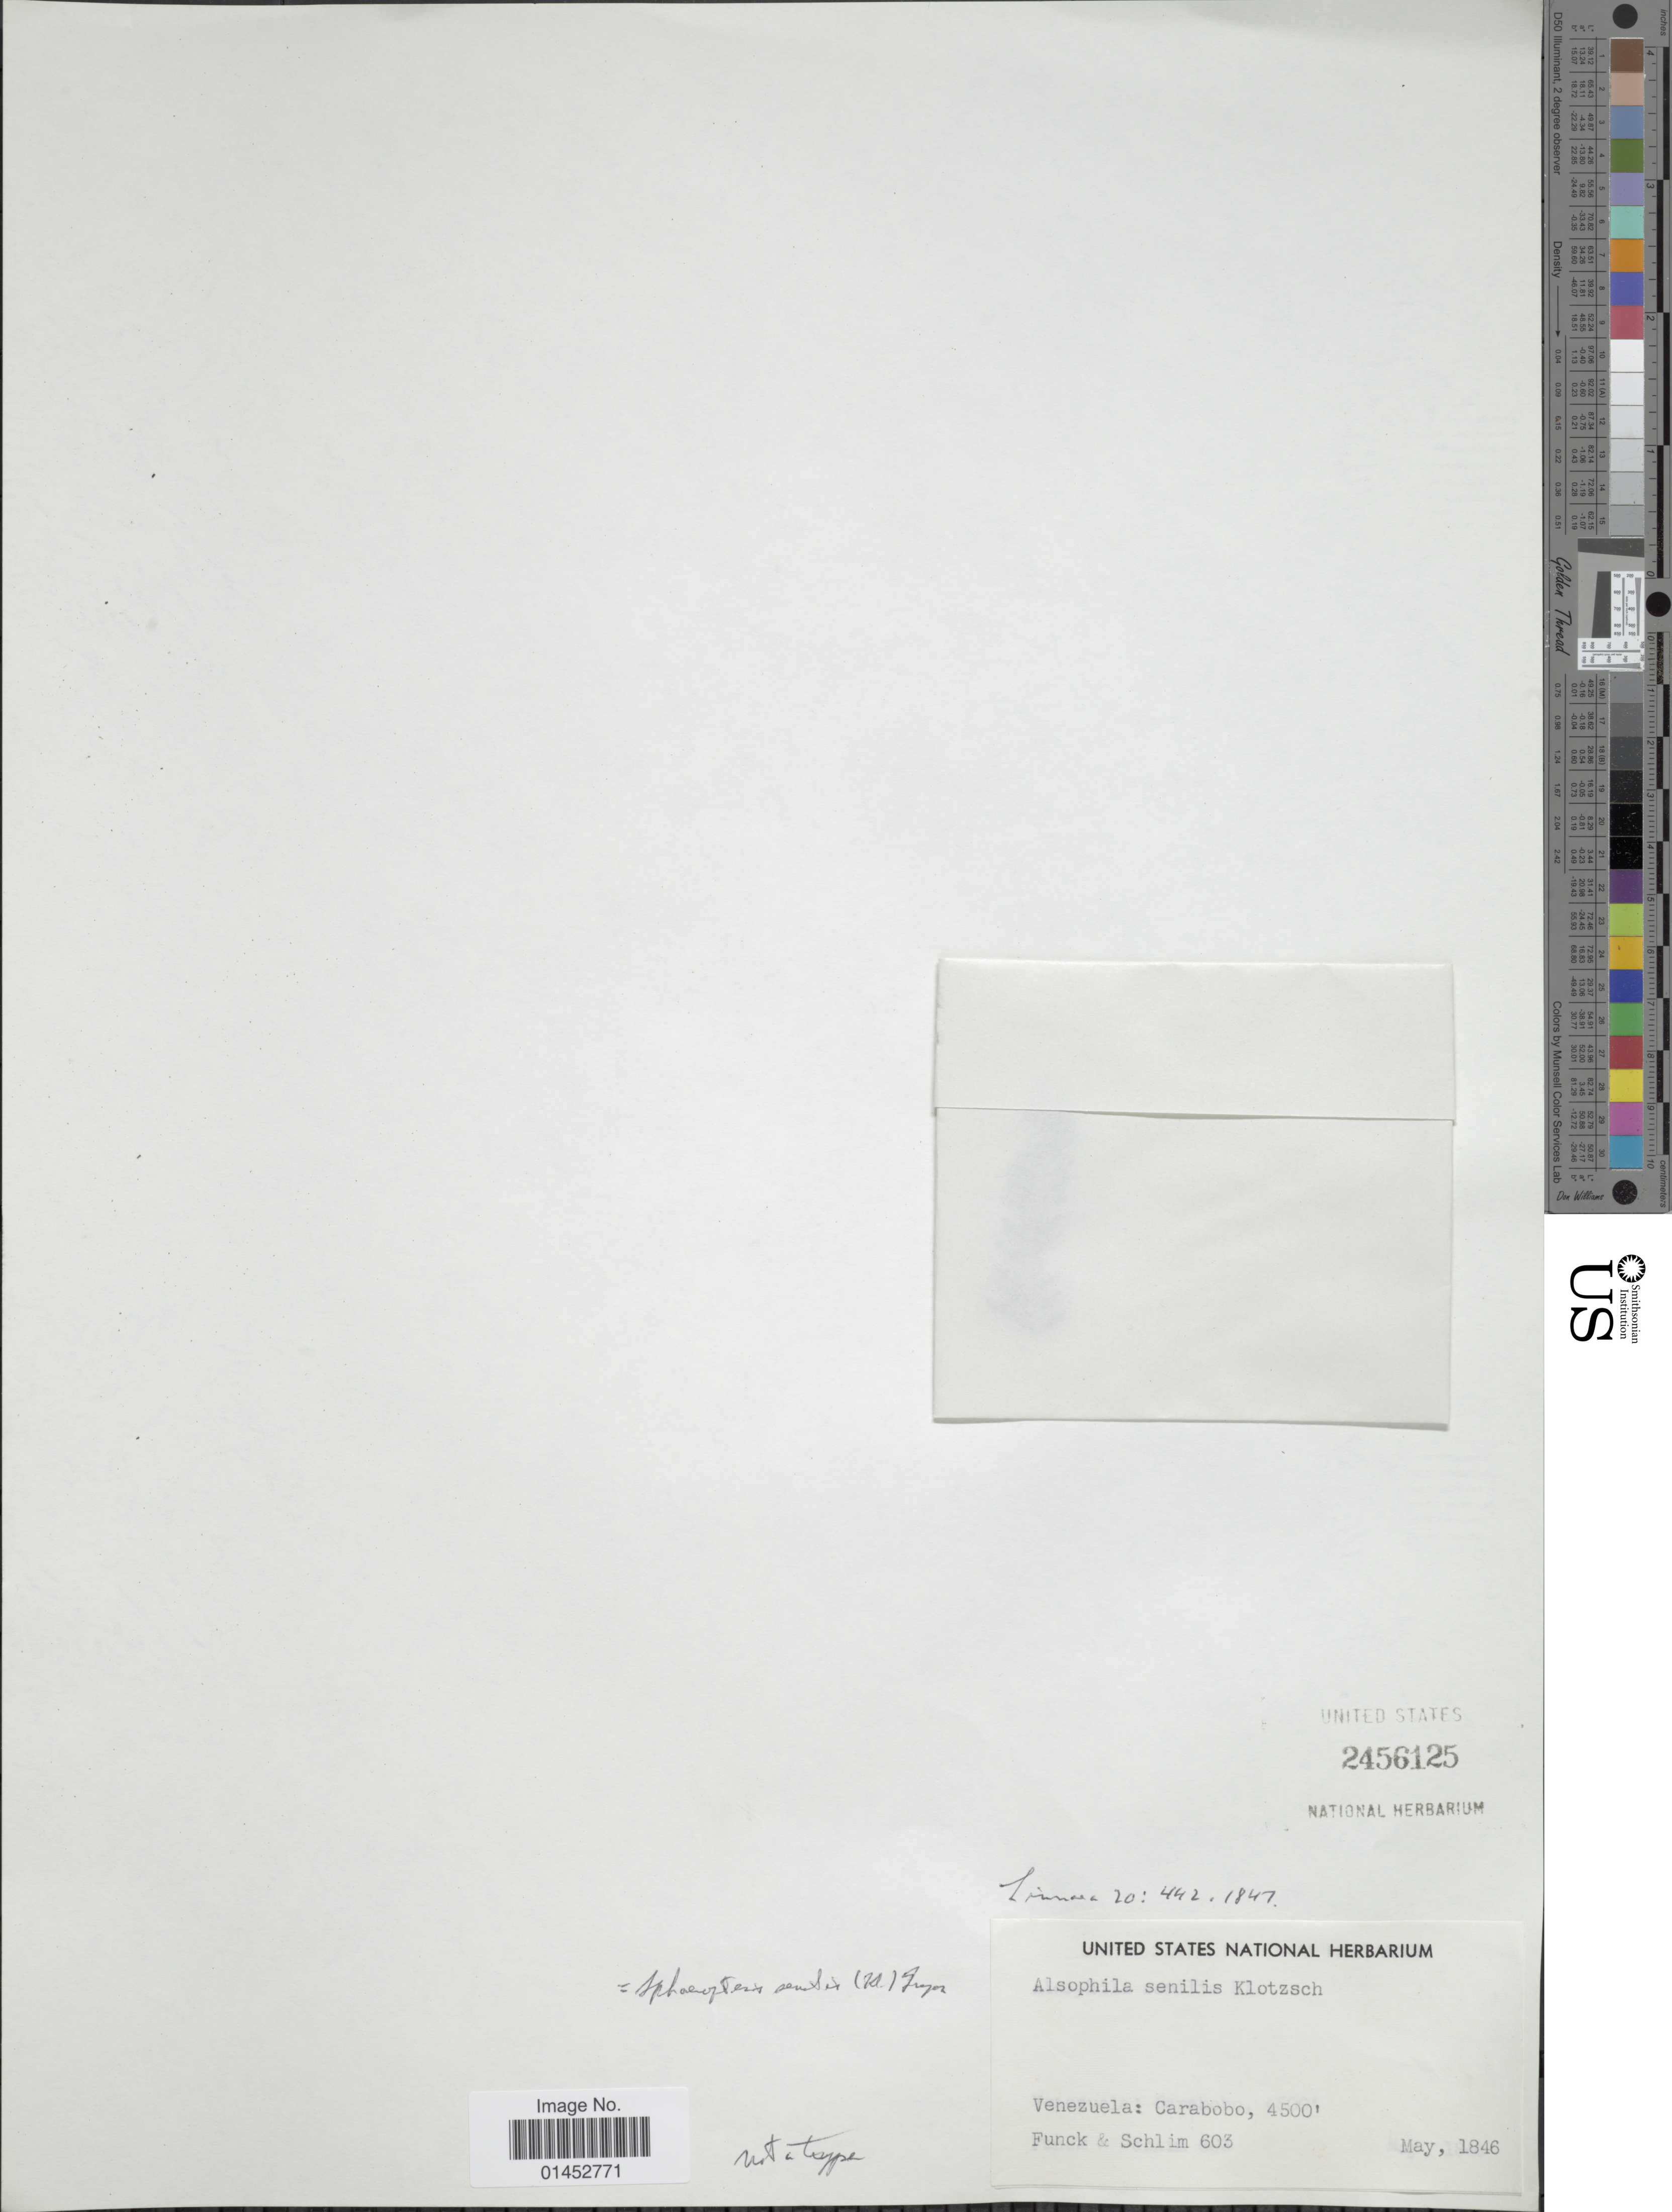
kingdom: Plantae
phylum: Tracheophyta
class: Polypodiopsida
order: Cyatheales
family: Cyatheaceae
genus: Cyathea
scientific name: Cyathea senilis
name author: (Klotzsch) Domin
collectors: -. Funck & L. Schlim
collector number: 603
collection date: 1846-05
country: Venezuela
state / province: Carabobo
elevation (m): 1372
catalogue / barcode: US 2456125